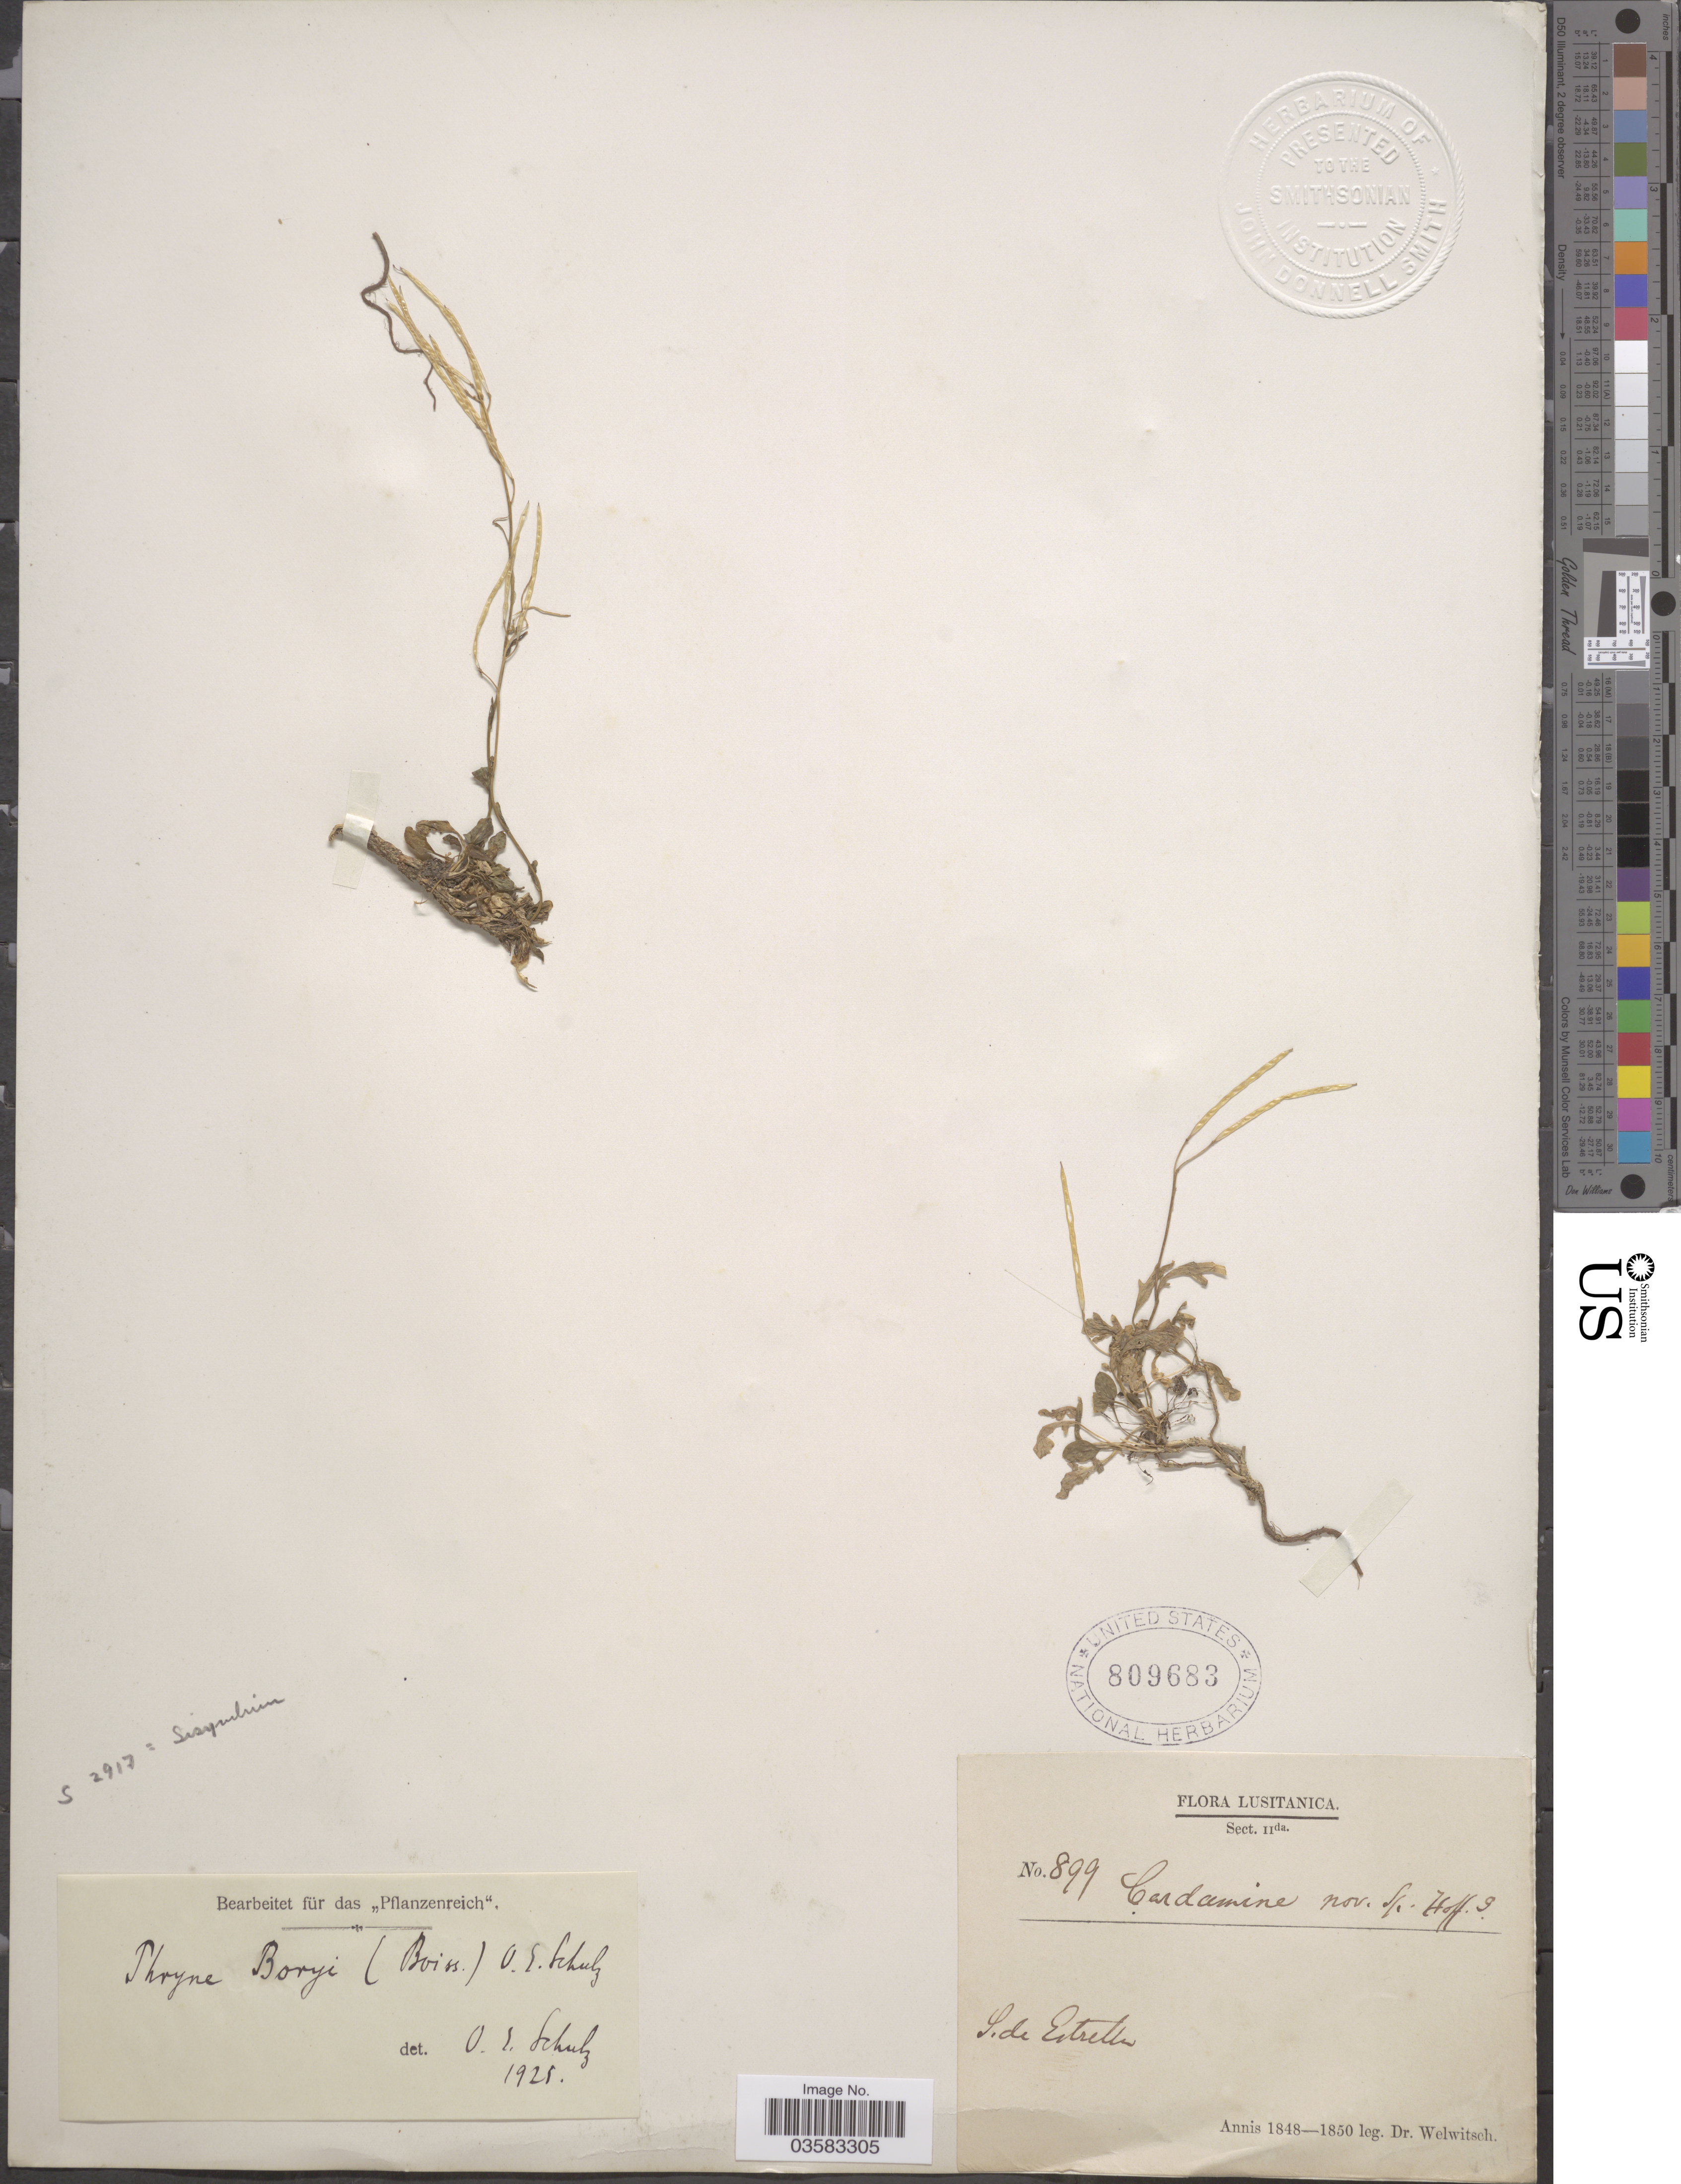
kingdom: Plantae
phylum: Tracheophyta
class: Magnoliopsida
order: Brassicales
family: Brassicaceae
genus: Sisymbrium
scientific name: Sisymbrium boryi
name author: Nyman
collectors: -. Welwitsch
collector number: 899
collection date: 1848/1850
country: Portugal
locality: Lusitanica. Sect. IIda. S. de Estrella [interpreted]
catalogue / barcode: US 809683